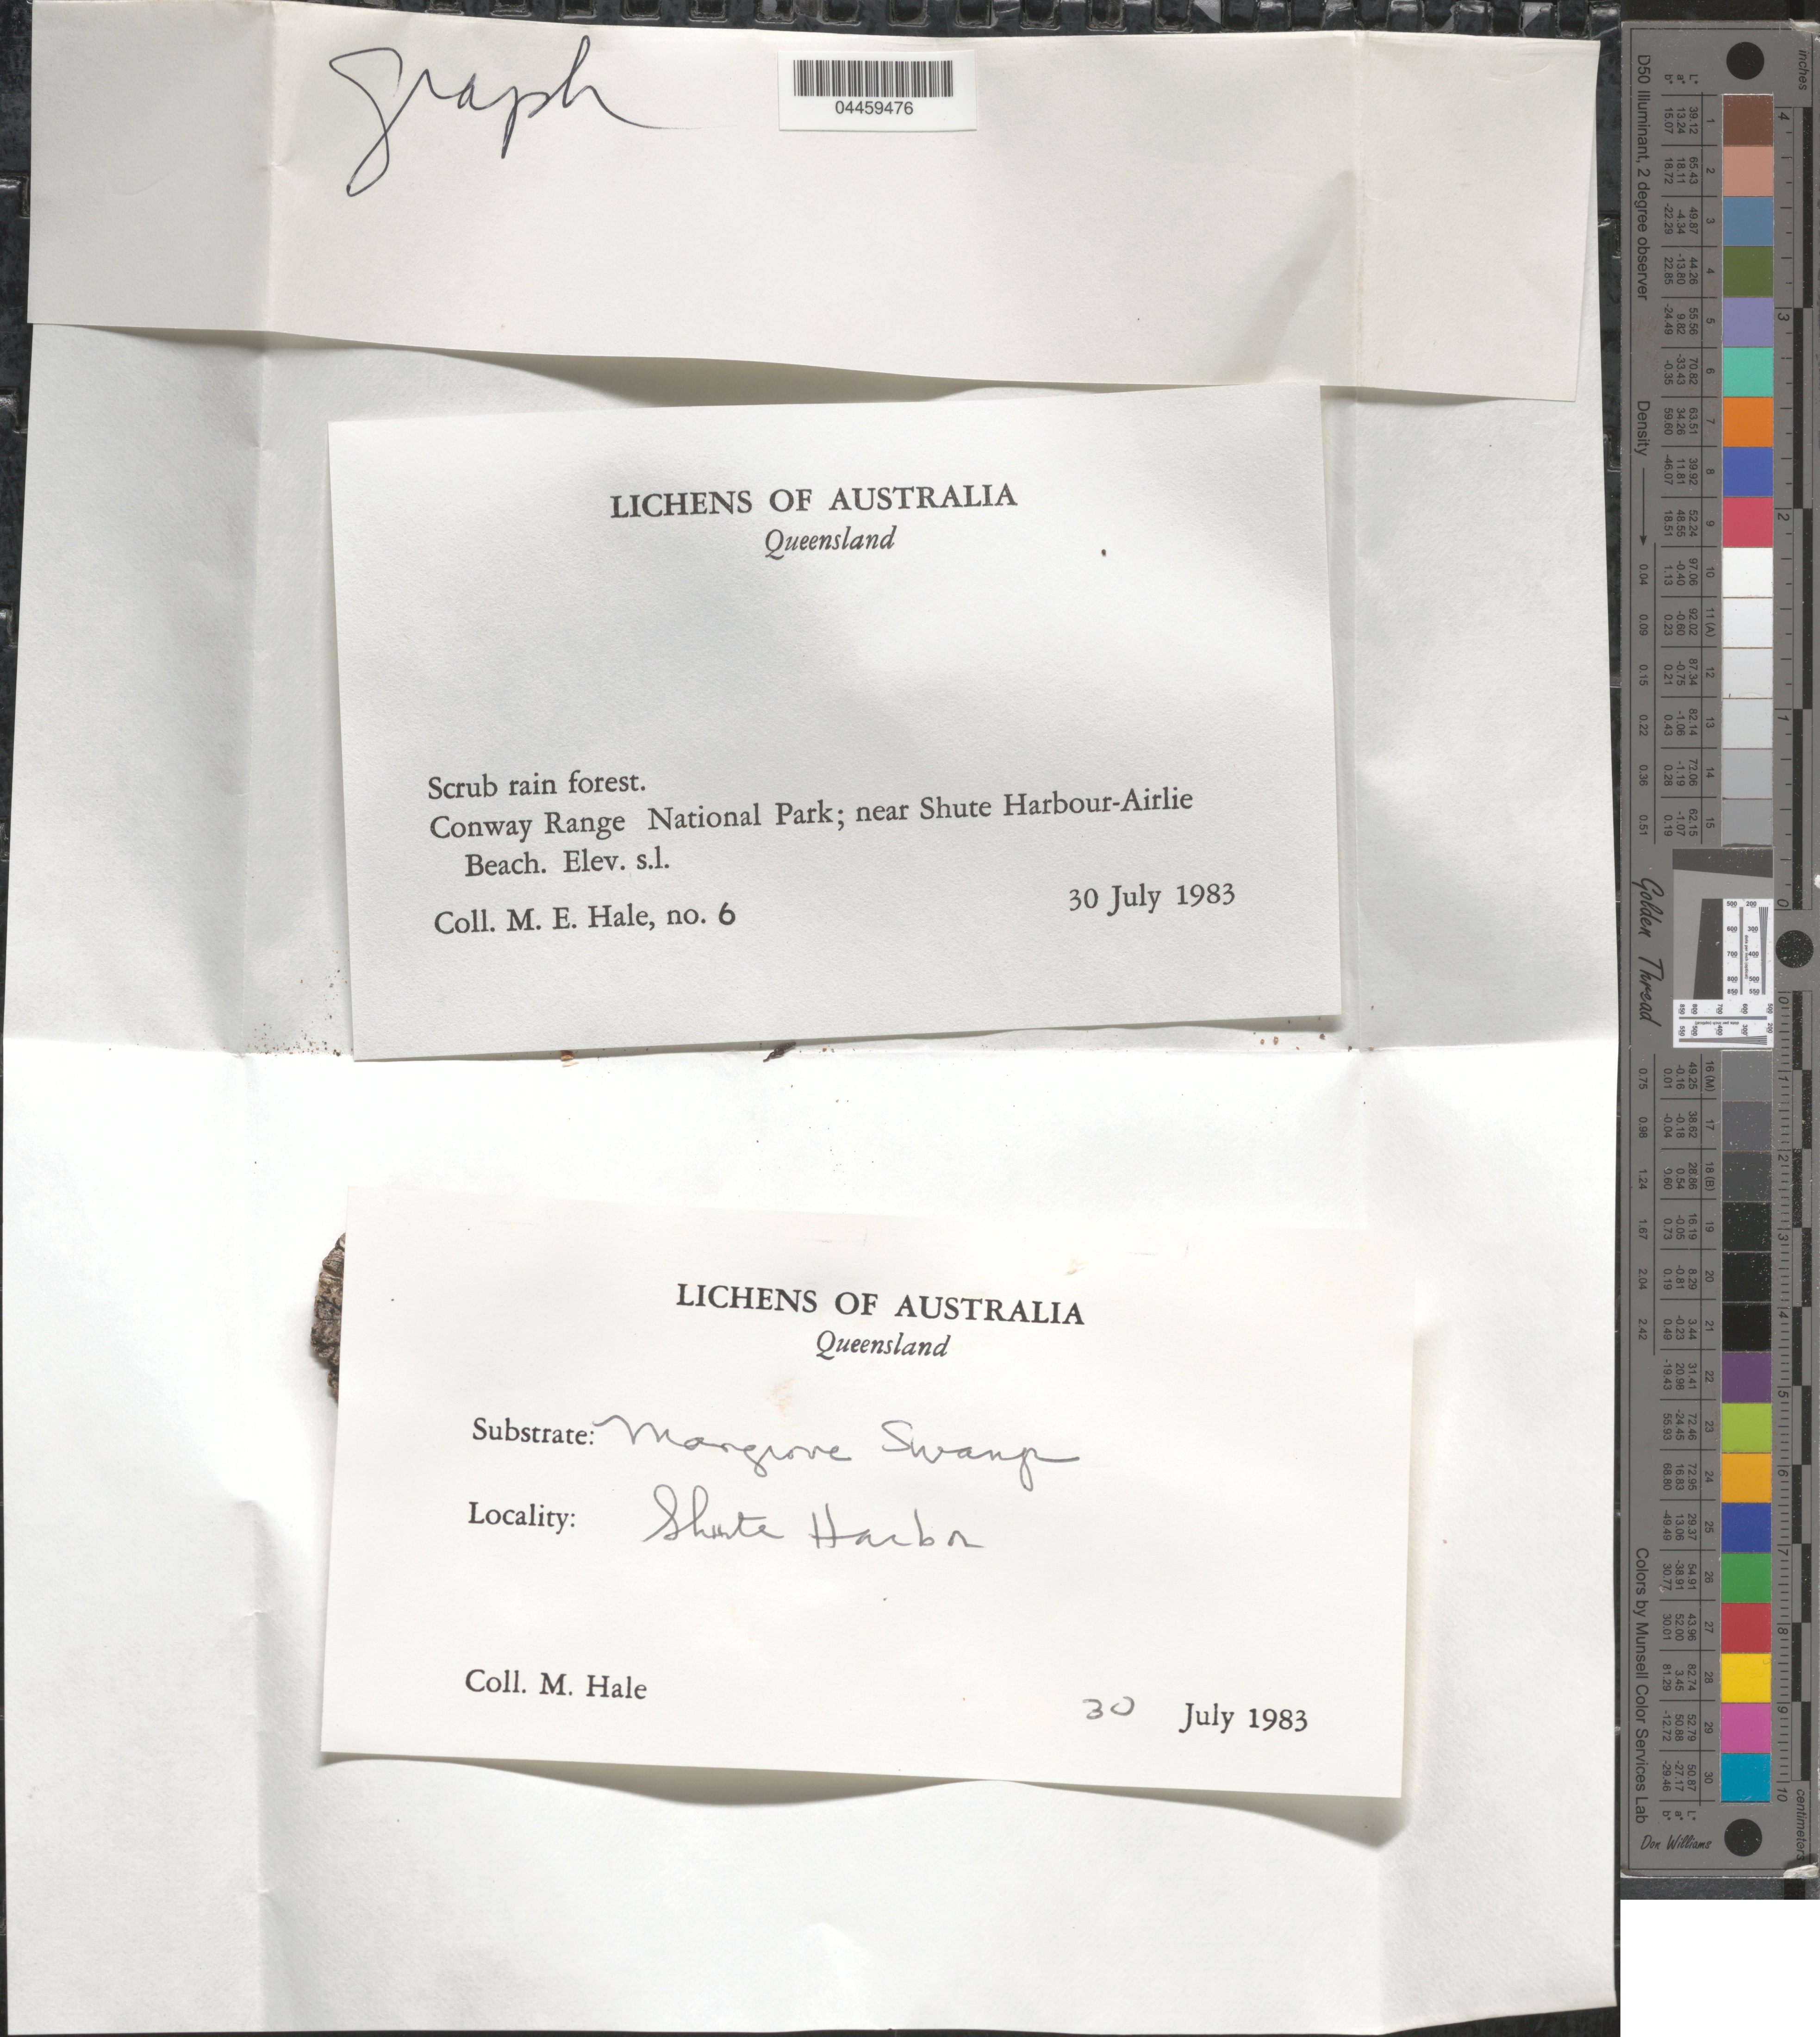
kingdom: Fungi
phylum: Ascomycota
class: Lecanoromycetes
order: Ostropales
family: Graphidaceae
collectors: M. Hale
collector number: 6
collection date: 1983-07-30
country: Australia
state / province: Queensland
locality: Conway Range National Park; near Shute Harbour-Airlie Beach. Shute Harbor.